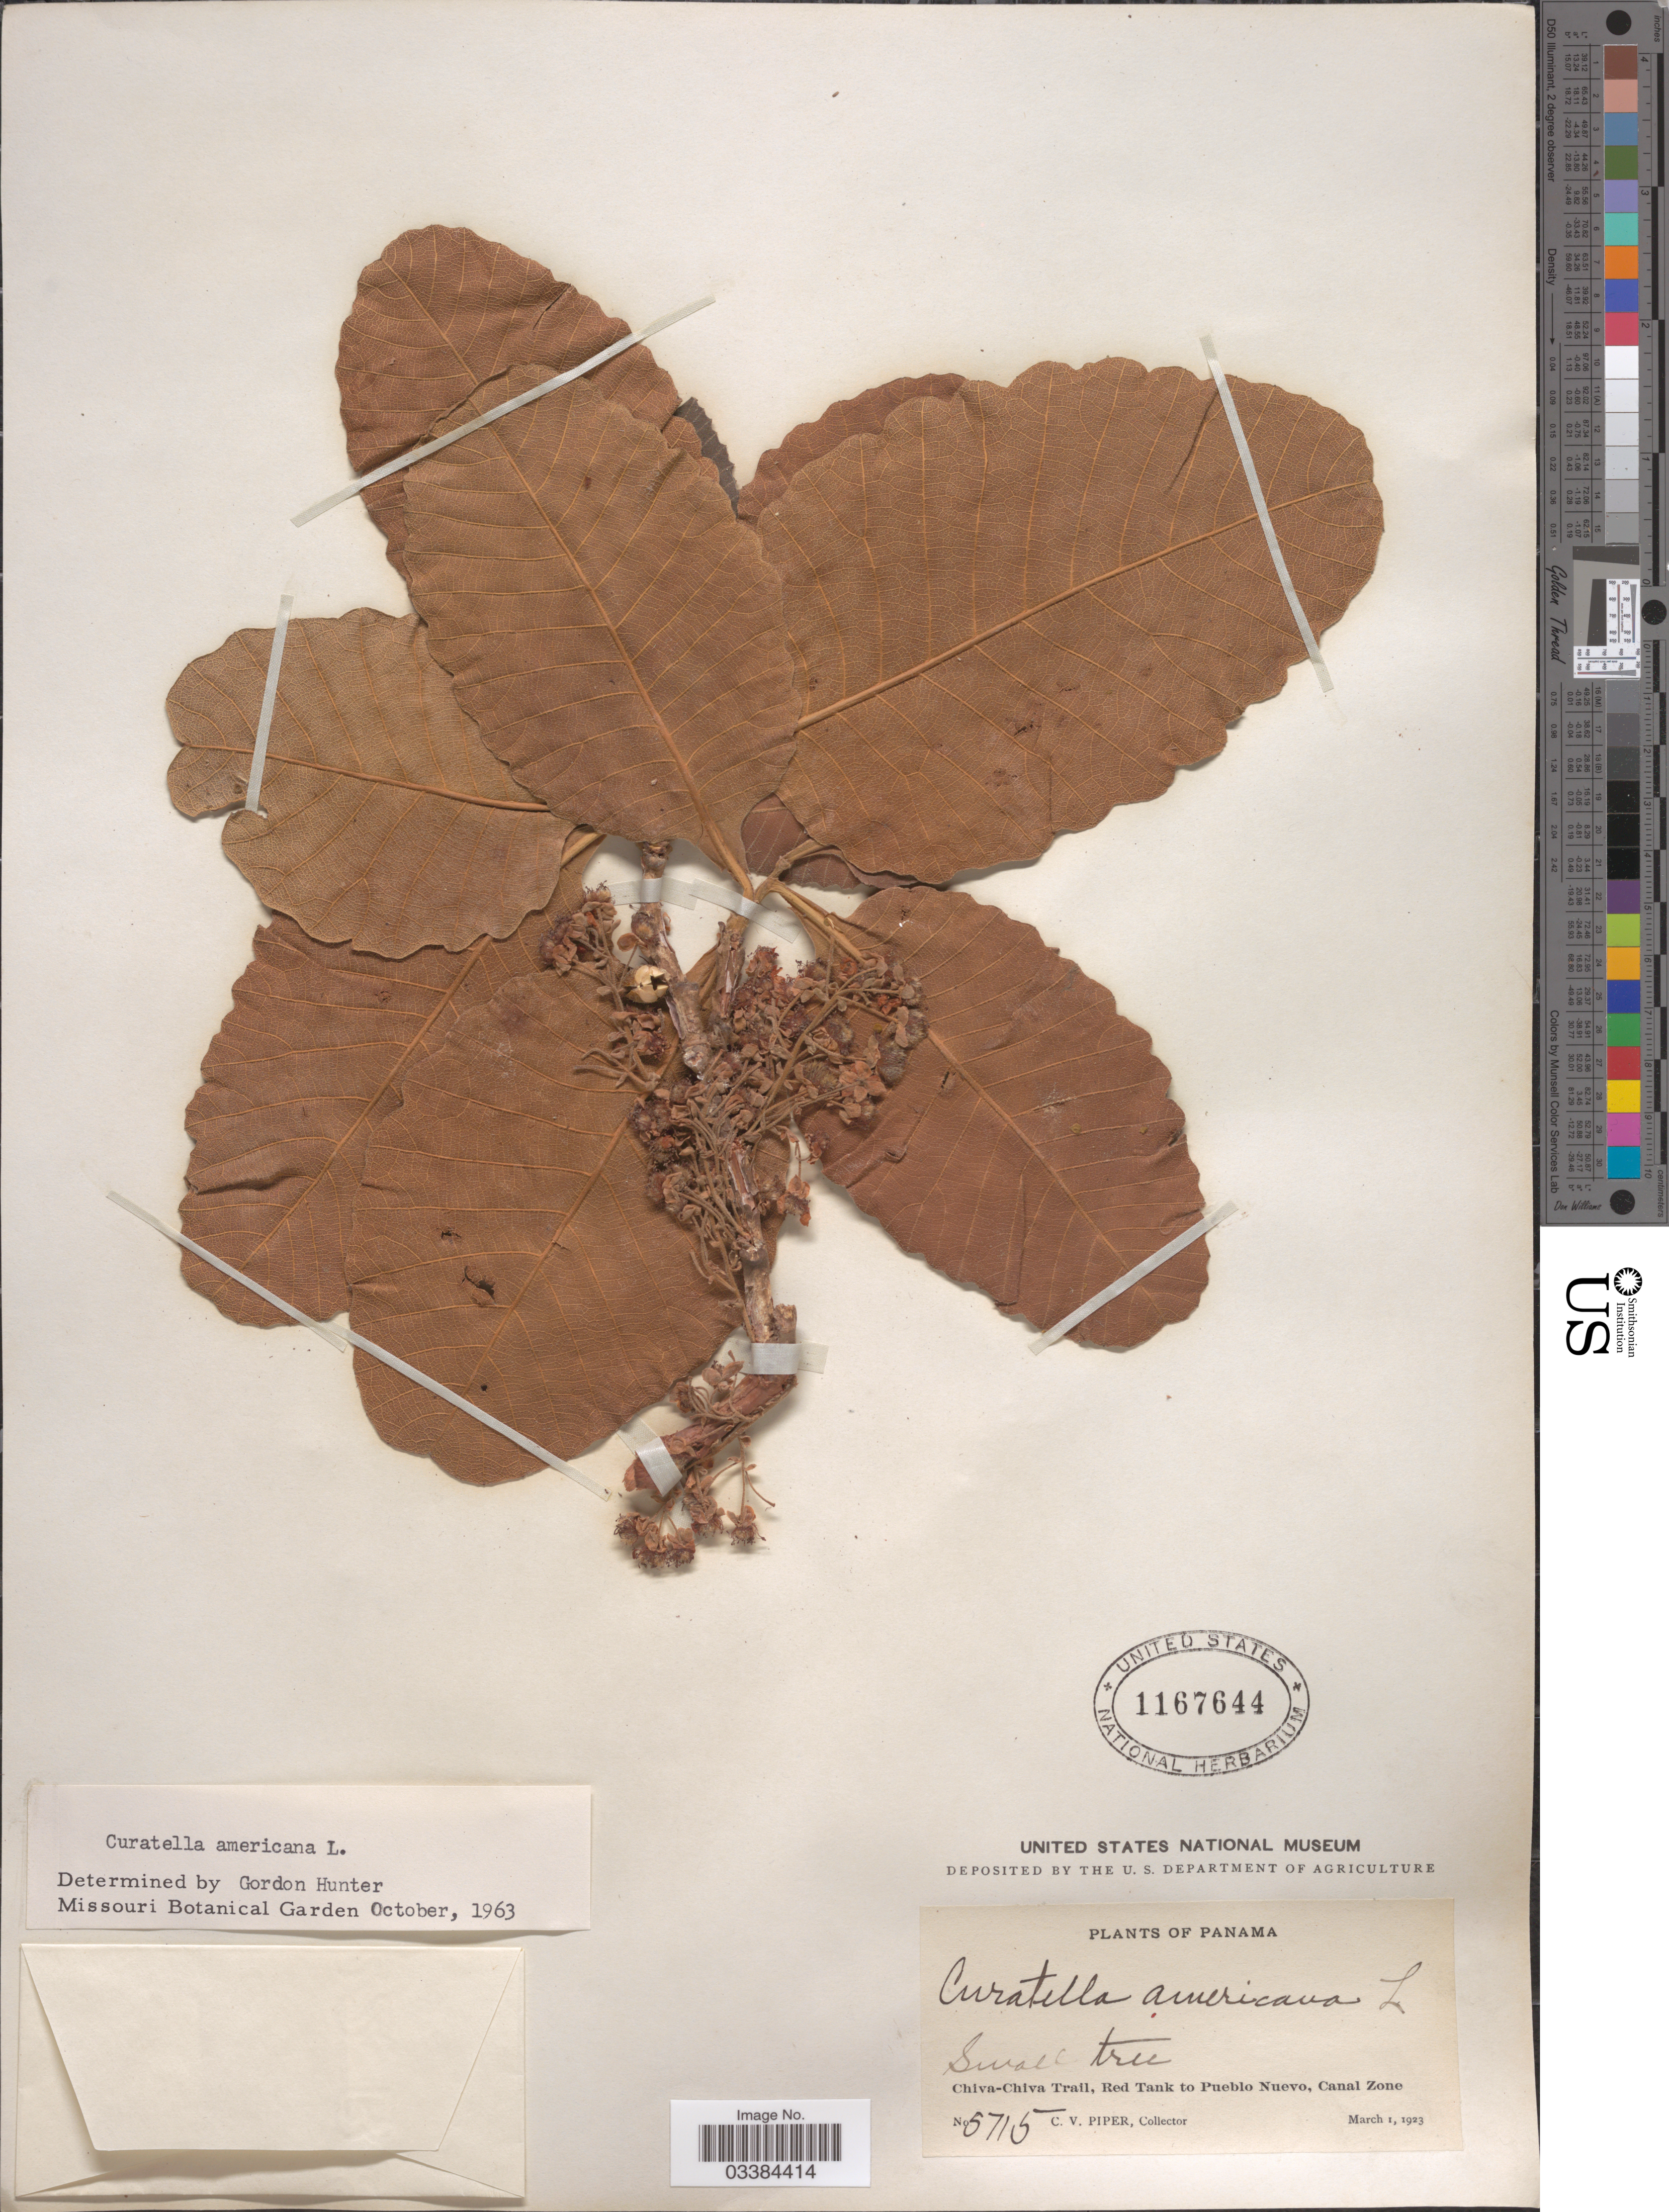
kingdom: Plantae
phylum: Tracheophyta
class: Magnoliopsida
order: Dilleniales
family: Dilleniaceae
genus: Curatella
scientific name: Curatella americana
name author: L.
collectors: C. V. Piper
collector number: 5715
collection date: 1923-03-01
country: Panama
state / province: Panamá / Panamá Oeste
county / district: Canal Zone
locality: Chiva-Chiva Trail, Red Tank to Pueblo Nuevo.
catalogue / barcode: US 1167644